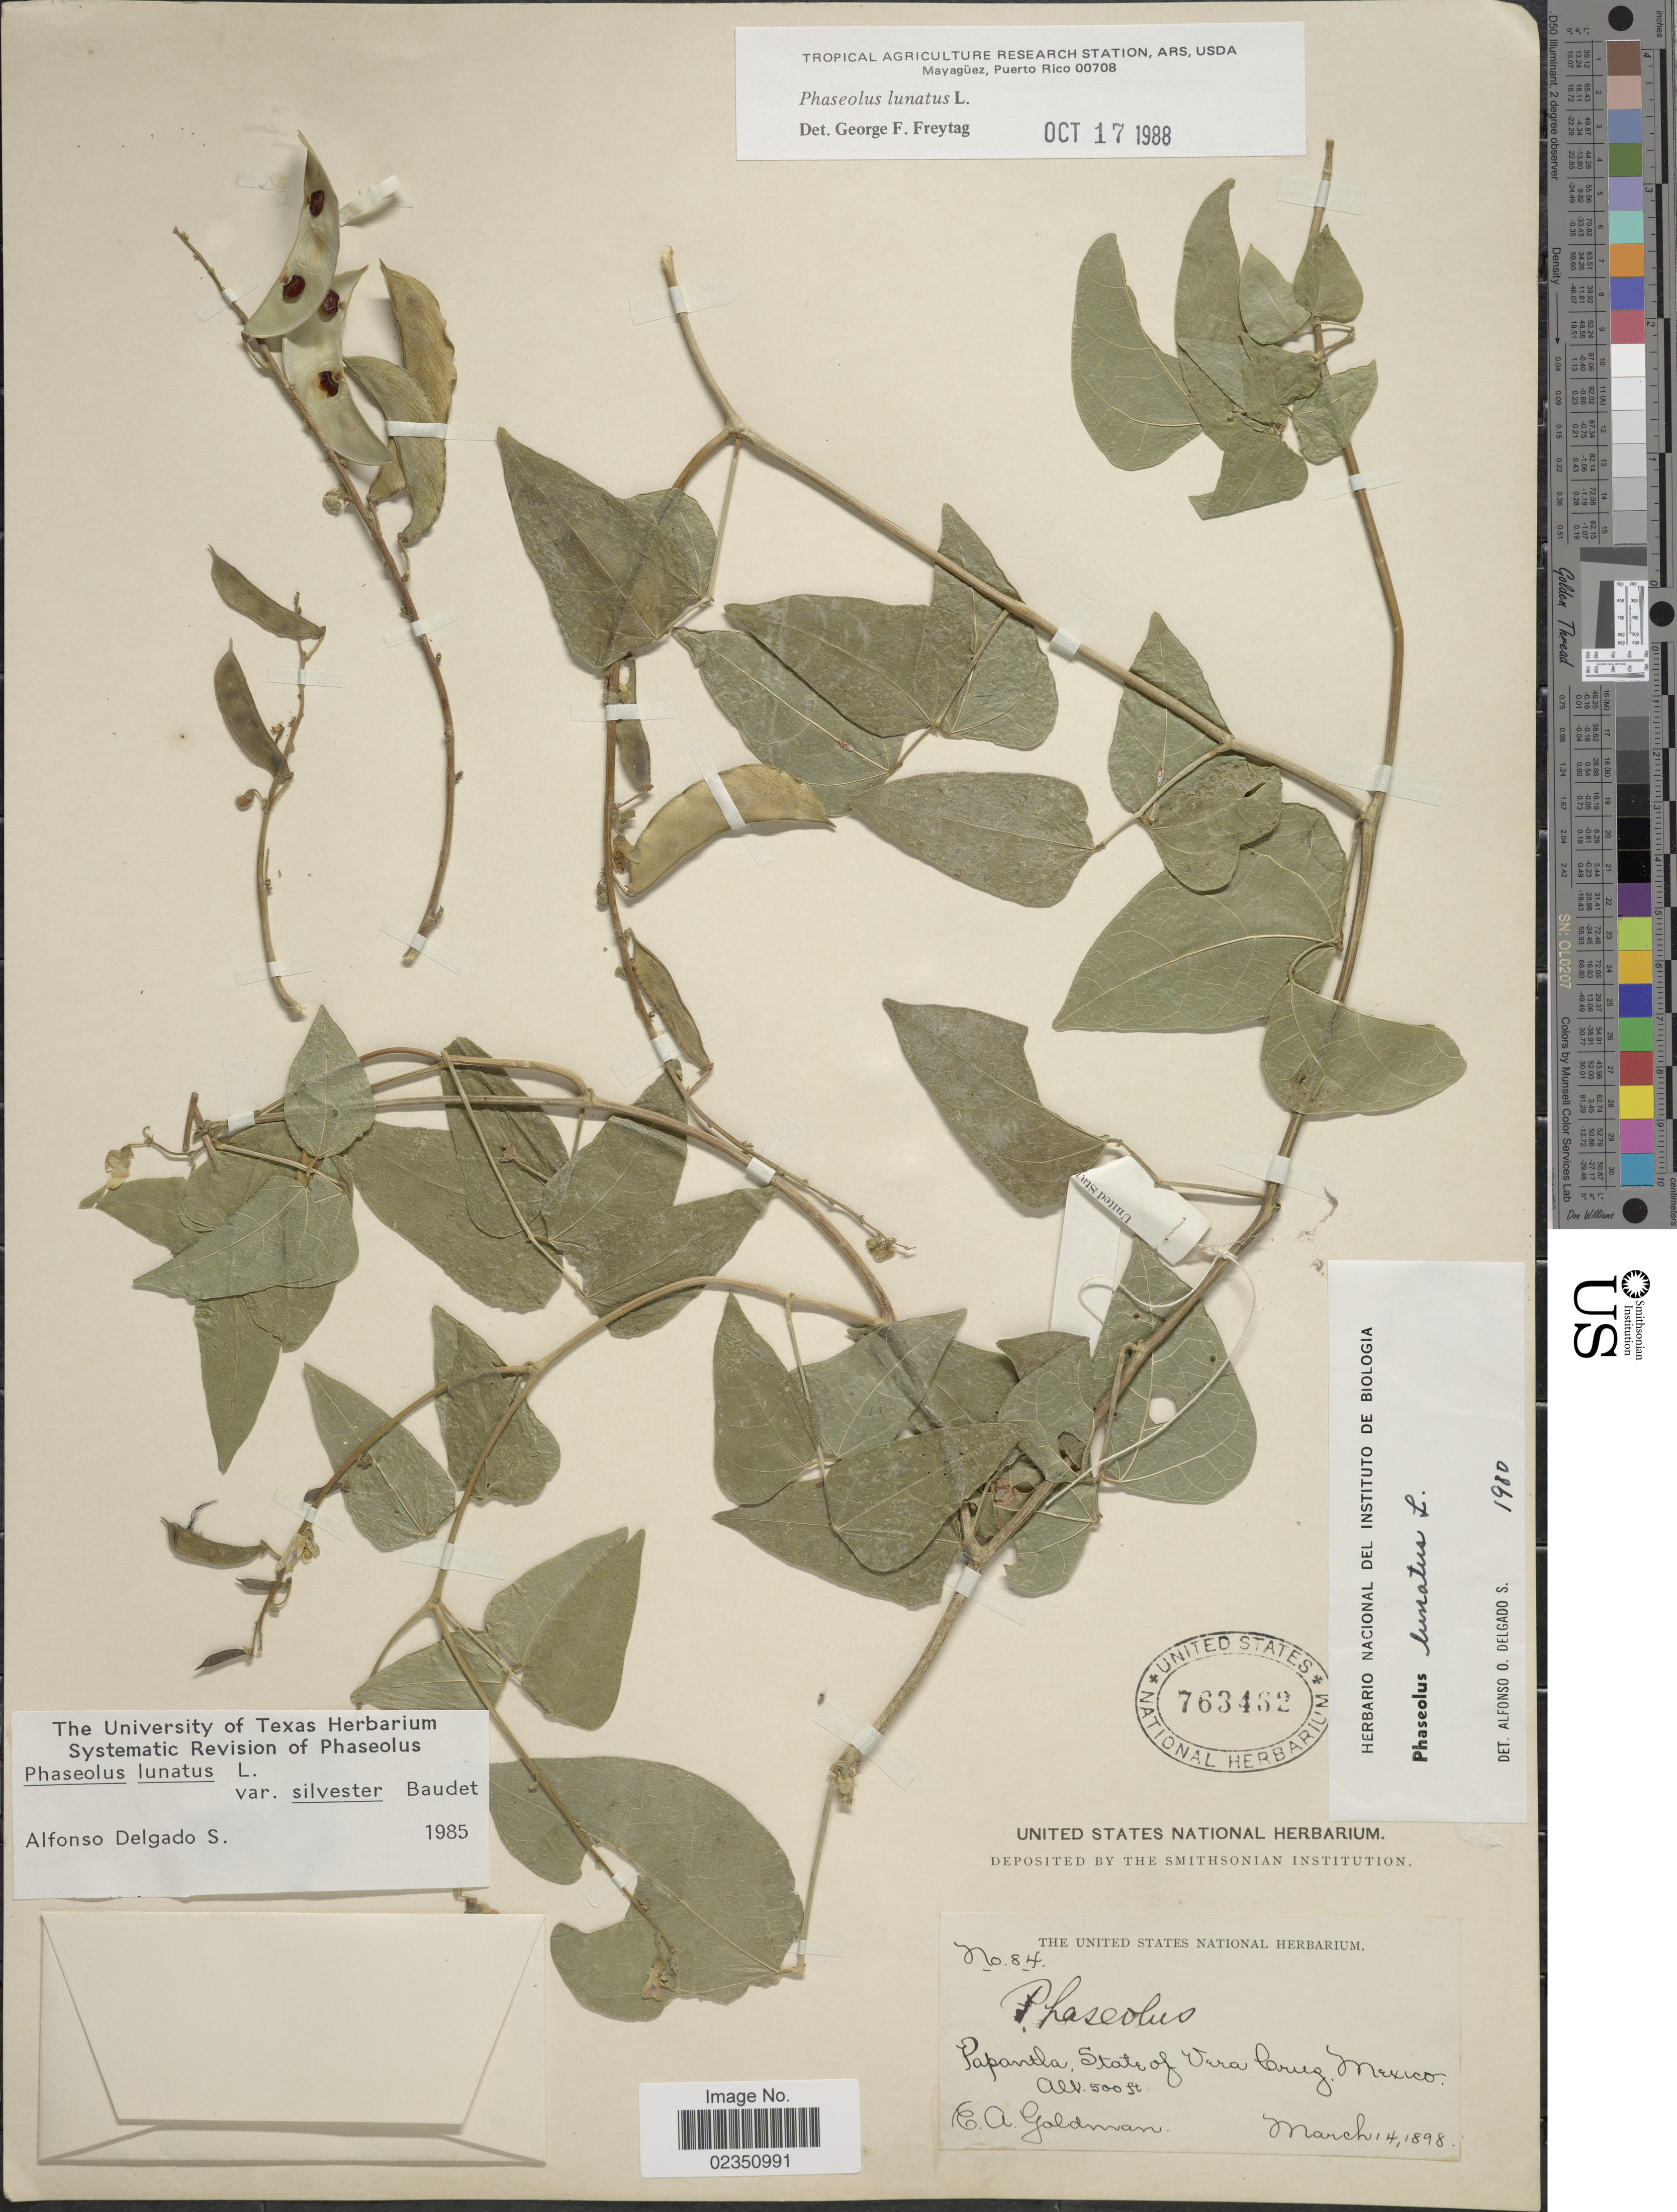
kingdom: Plantae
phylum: Tracheophyta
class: Magnoliopsida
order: Fabales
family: Fabaceae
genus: Phaseolus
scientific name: Phaseolus lunatus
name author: L.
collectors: E. A. Goldman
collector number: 84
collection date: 1898-03-14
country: Mexico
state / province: Veracruz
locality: Papantla, State of Vera Cruz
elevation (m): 152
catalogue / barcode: US 763462